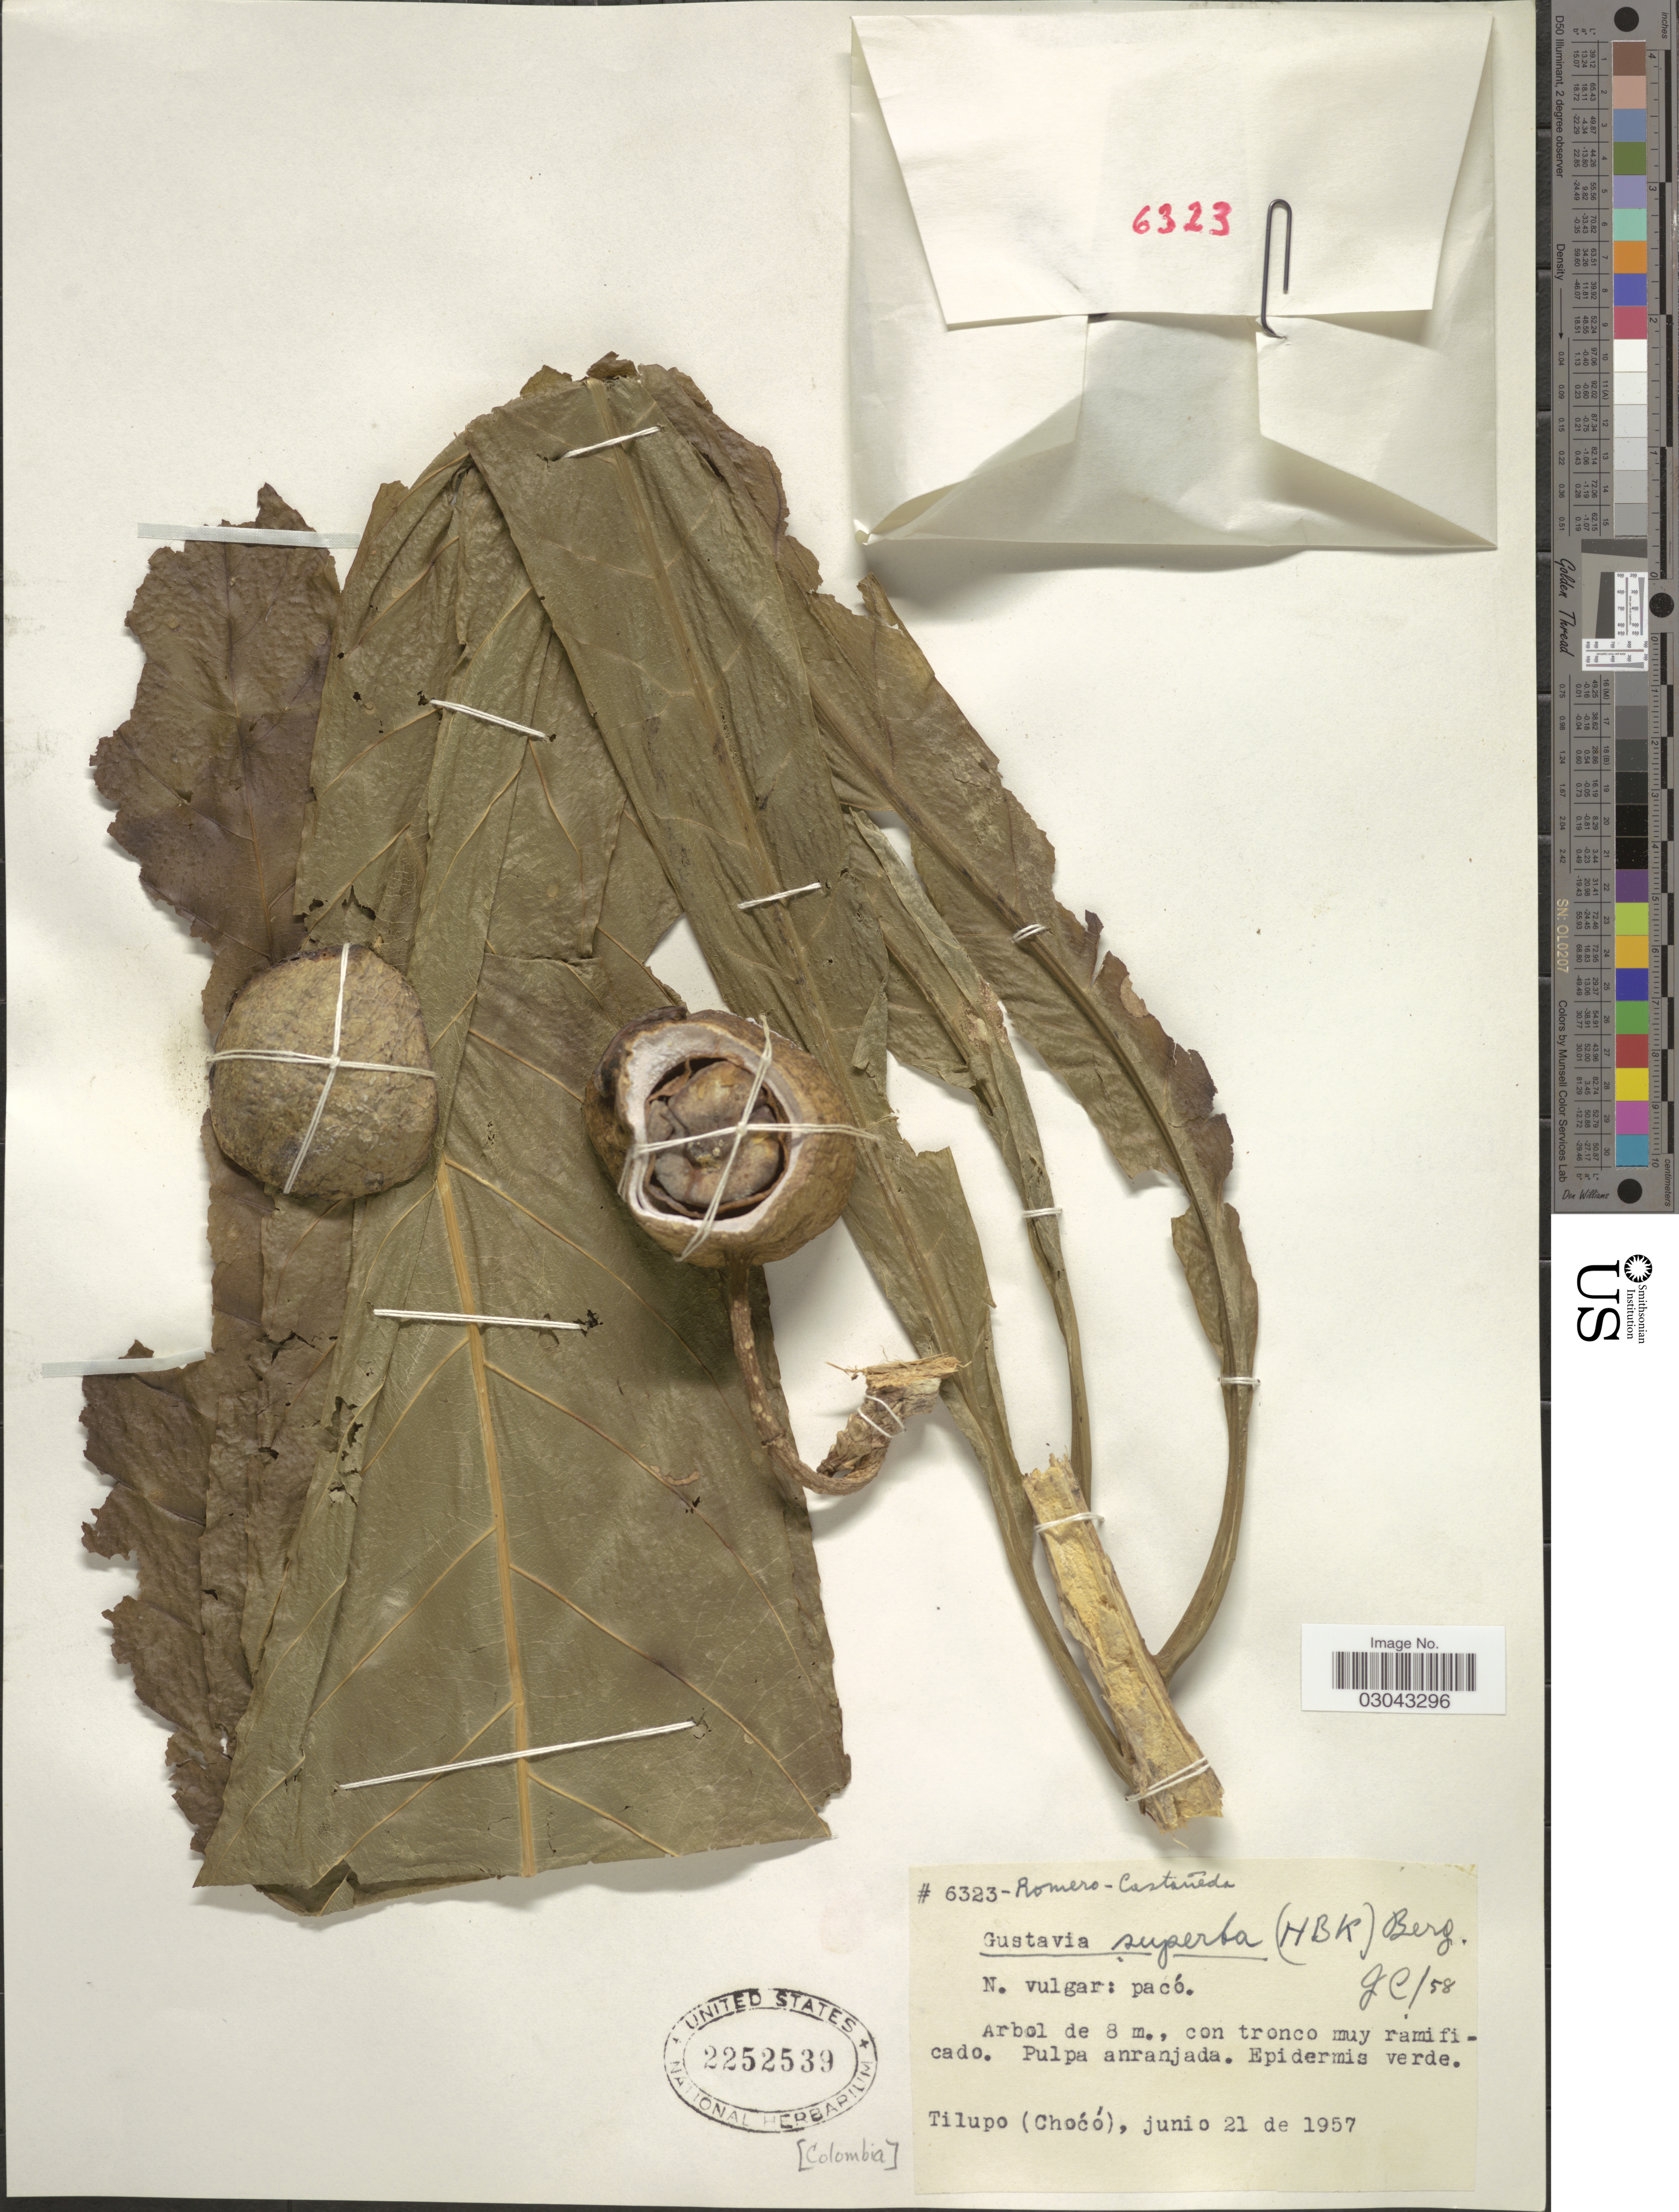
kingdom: Plantae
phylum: Tracheophyta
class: Magnoliopsida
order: Ericales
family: Lecythidaceae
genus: Gustavia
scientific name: Gustavia superba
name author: (Kunth) O. Berg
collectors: R. Romero Castañeda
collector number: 6323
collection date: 1957-06-21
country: Colombia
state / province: Chocó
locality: Tilupo (Chocó).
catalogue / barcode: US 2252539